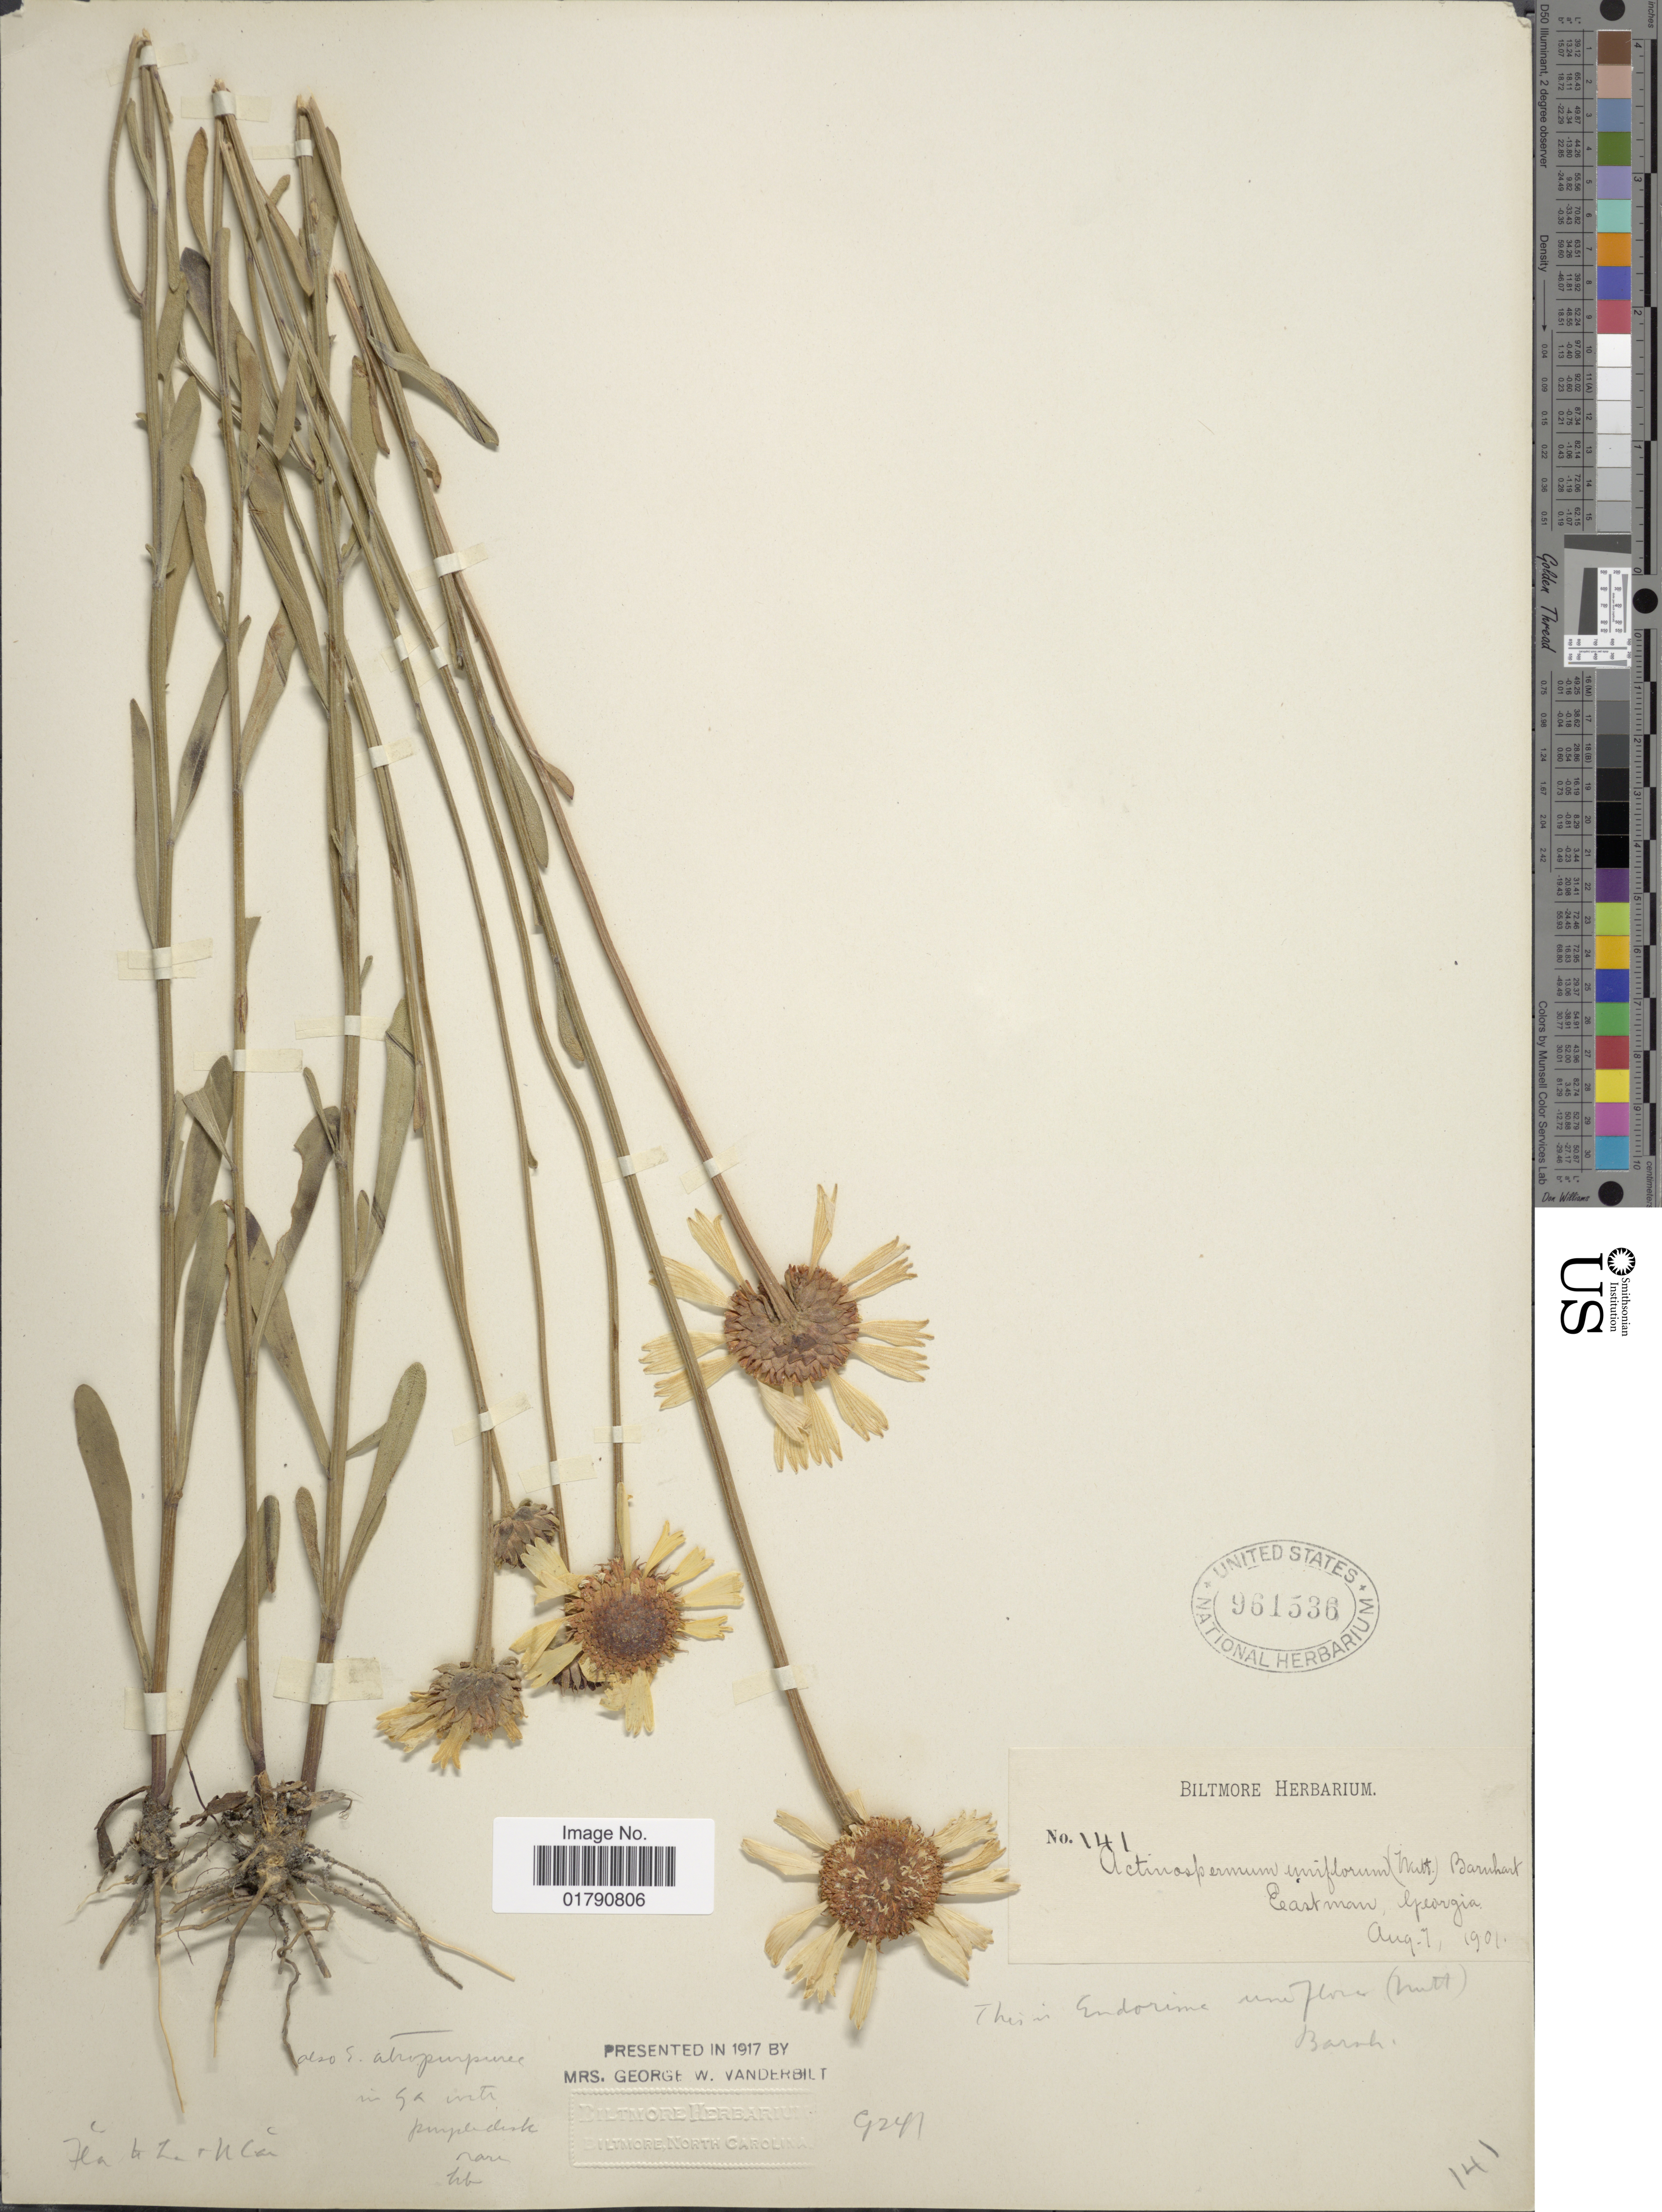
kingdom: Plantae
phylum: Tracheophyta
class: Magnoliopsida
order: Asterales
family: Asteraceae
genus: Balduina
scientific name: Balduina uniflora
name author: Nutt.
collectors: ex herb. Biltmore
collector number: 141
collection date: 1901-08-07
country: United States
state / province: Georgia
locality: Eastman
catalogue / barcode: US 961536